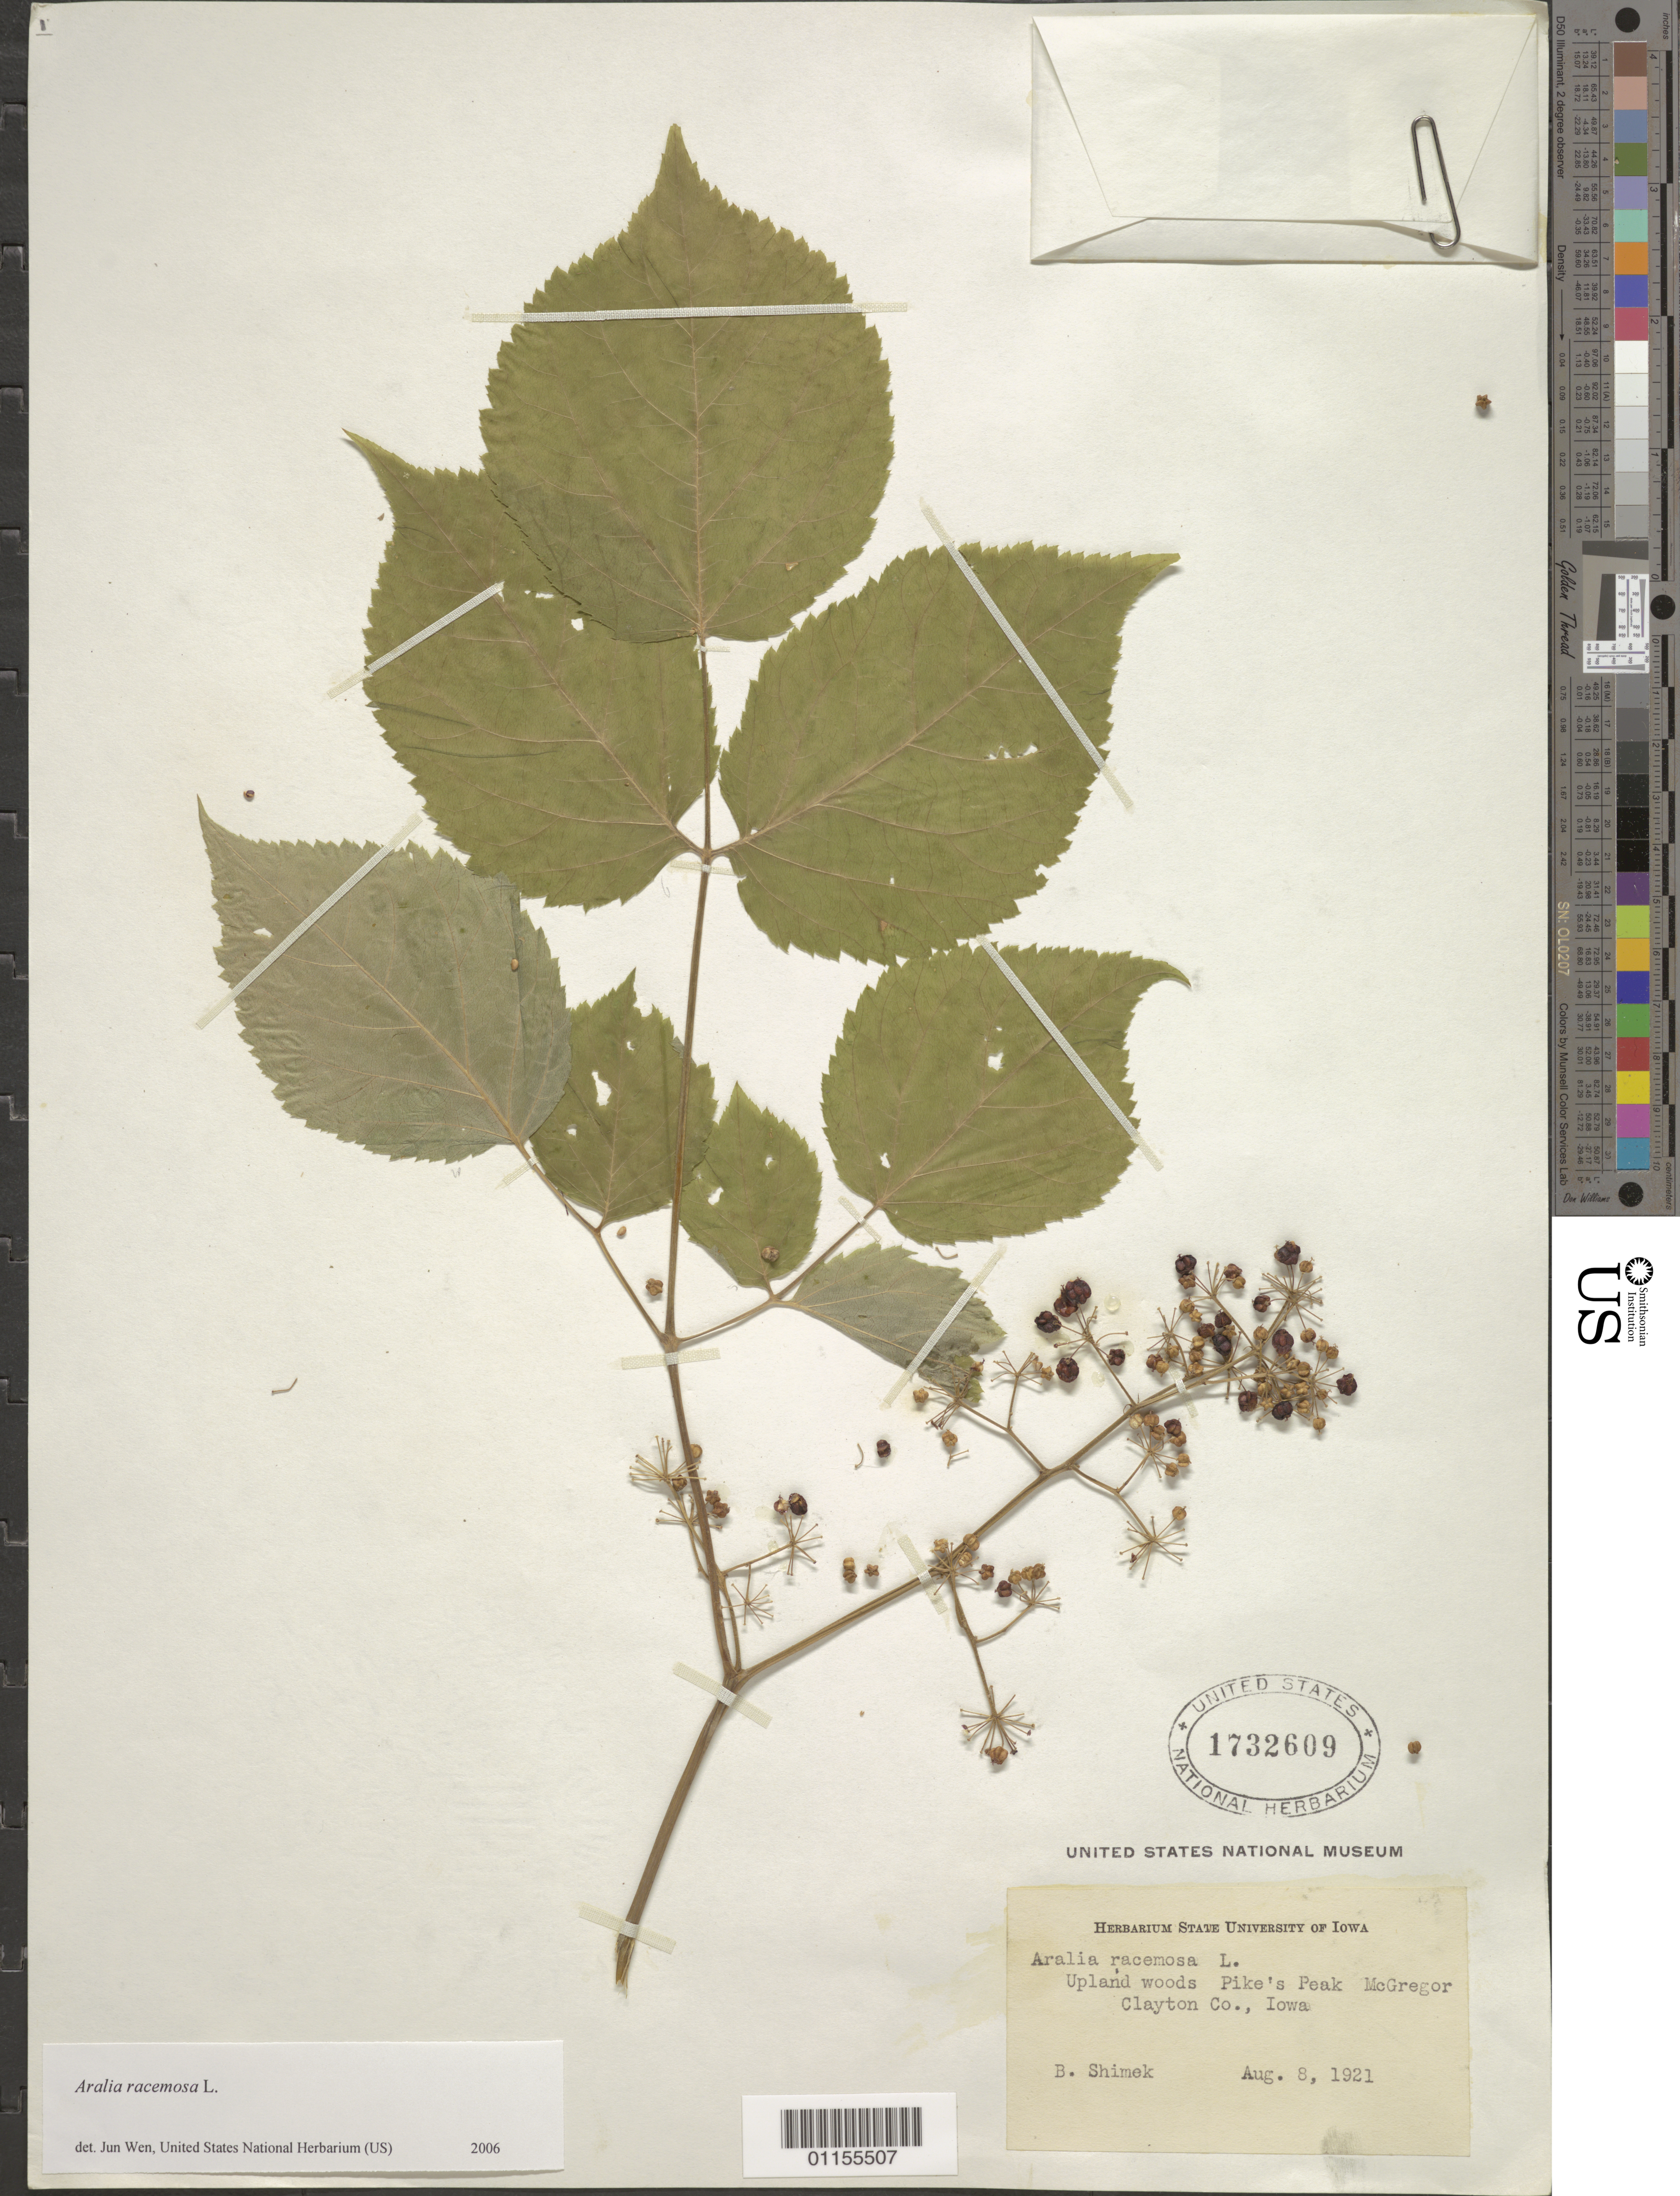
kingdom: Plantae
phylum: Tracheophyta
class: Magnoliopsida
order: Apiales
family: Araliaceae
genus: Aralia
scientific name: Aralia racemosa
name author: L.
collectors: B. Shimek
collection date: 1921-08-08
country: United States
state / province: Iowa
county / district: Clayton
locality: Pike's Peak McGregor.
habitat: Upland woods.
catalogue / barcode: US 1732609